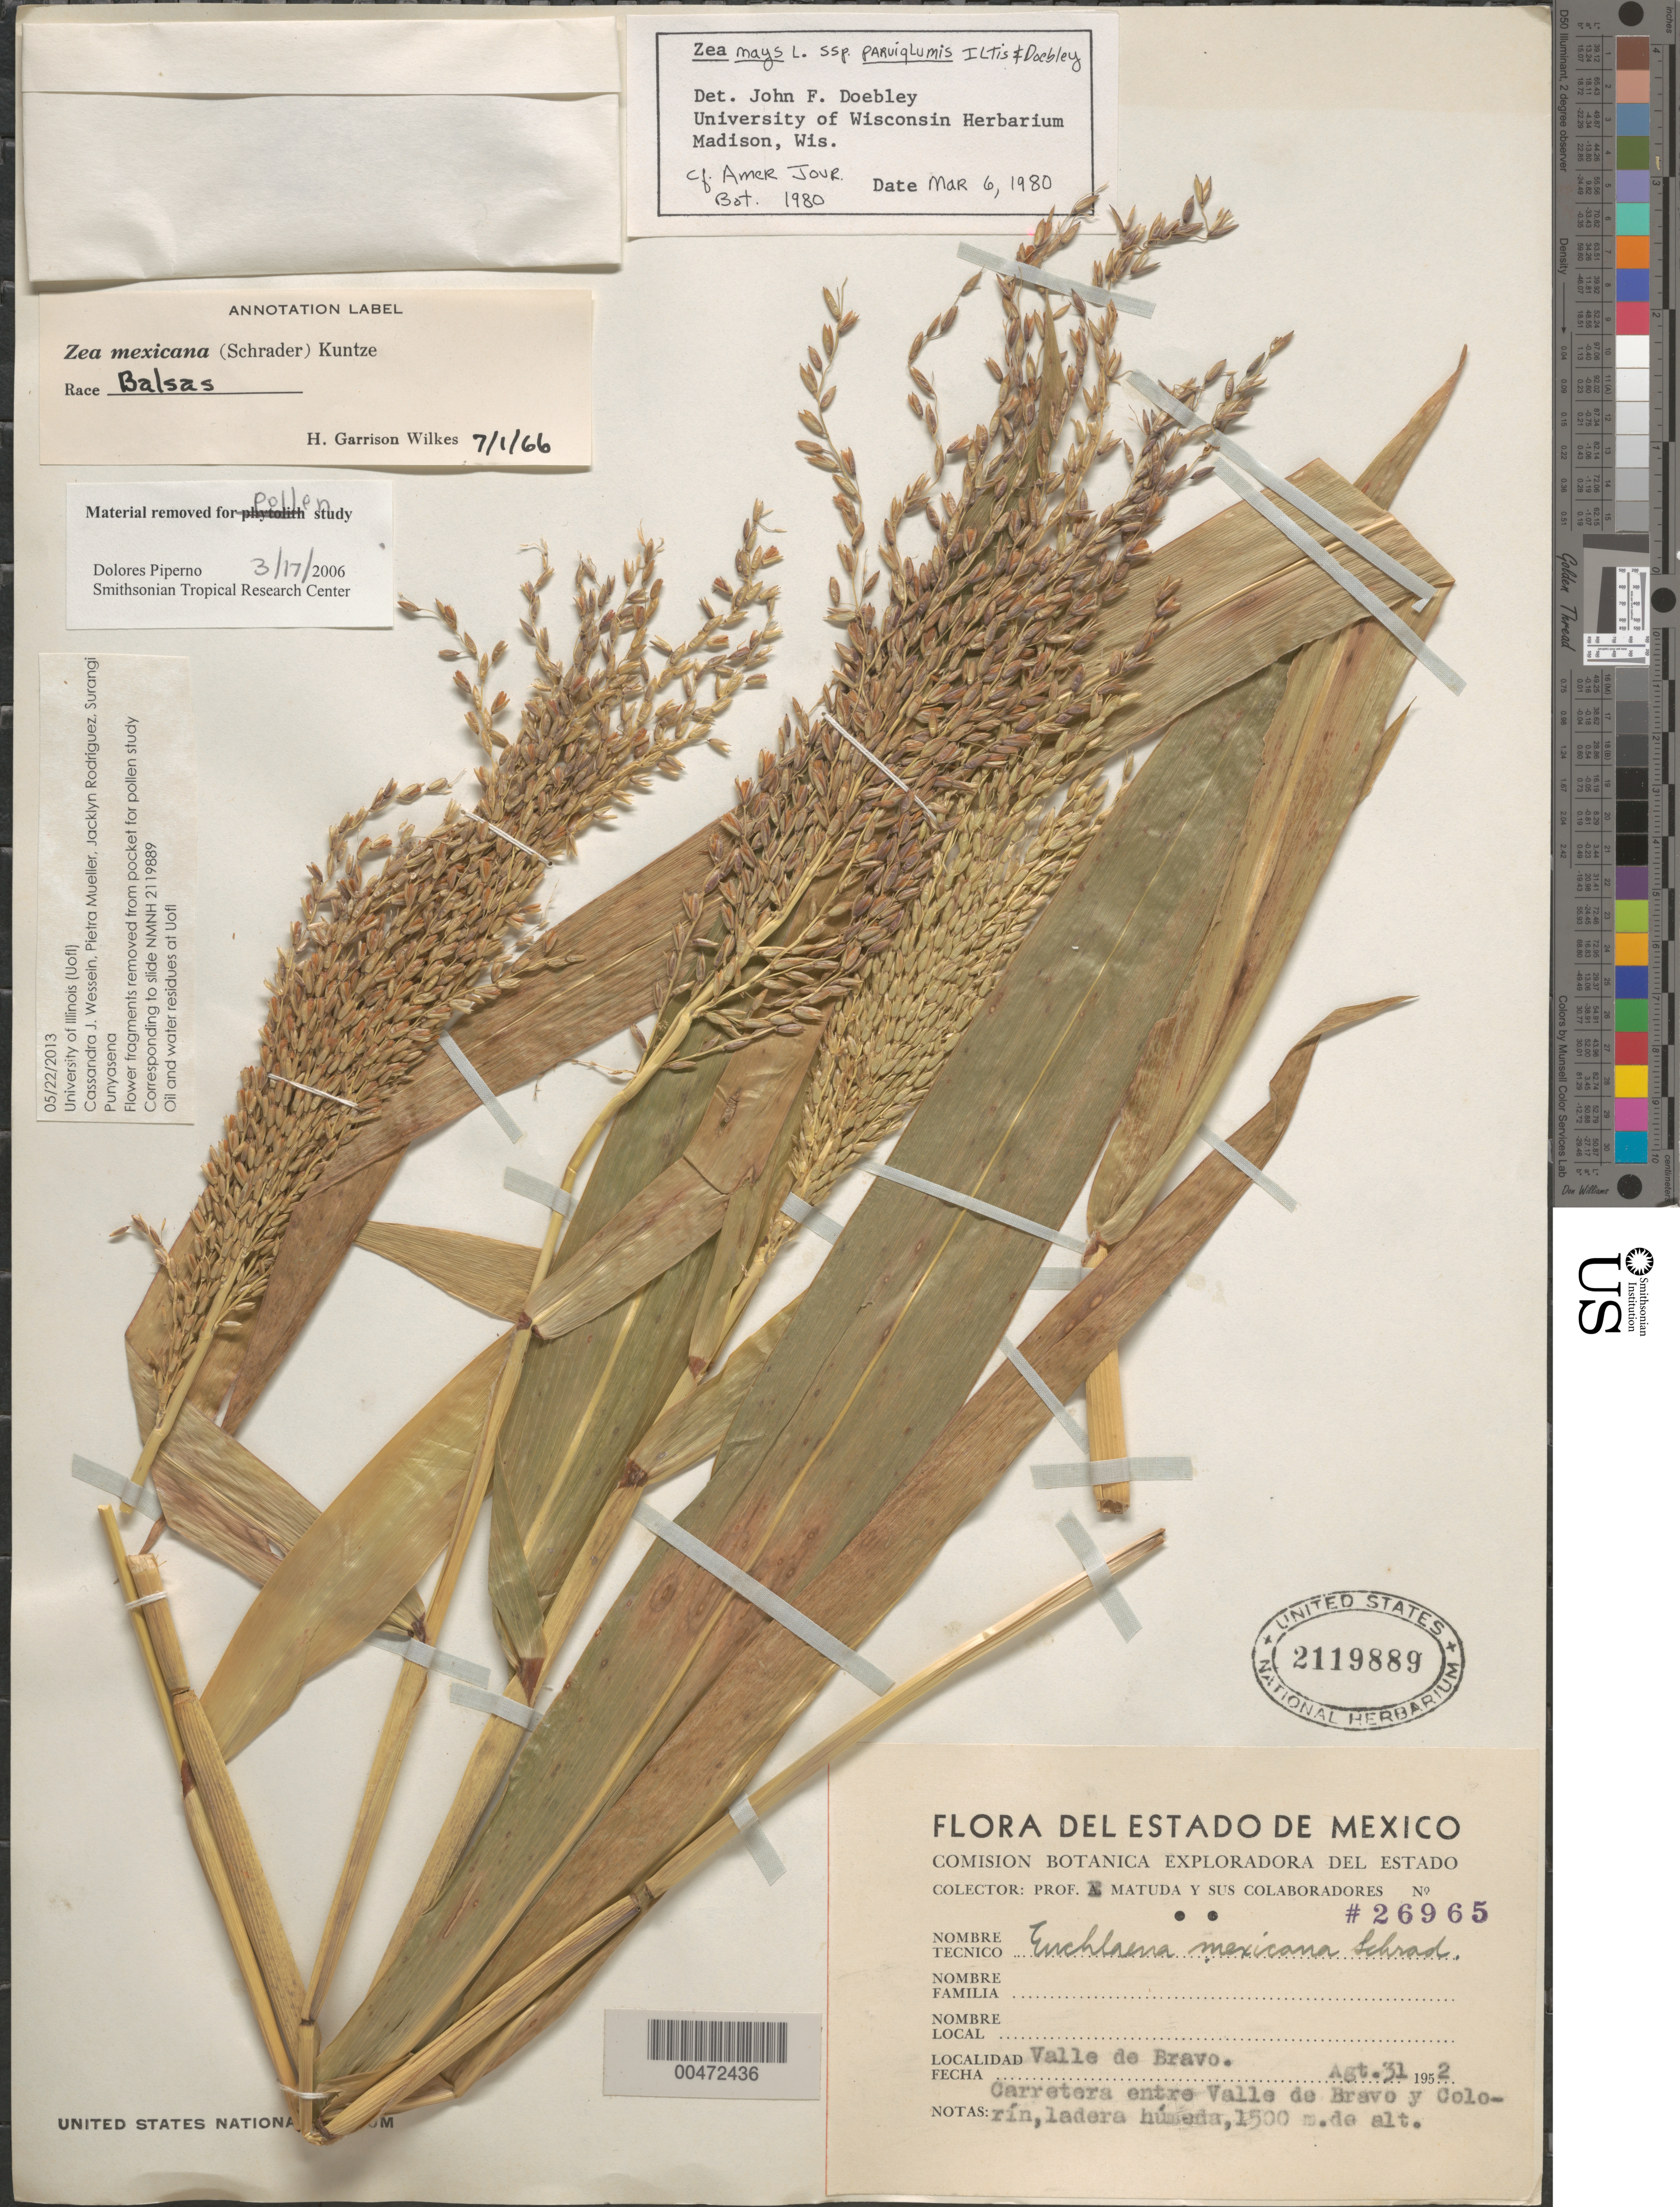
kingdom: Plantae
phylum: Tracheophyta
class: Liliopsida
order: Poales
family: Poaceae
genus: Zea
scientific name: Zea mays subsp. parviglumis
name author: Iltis & Doebley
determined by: Doebley, John F.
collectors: E. Matuda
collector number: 26965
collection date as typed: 31 Aug 1952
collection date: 1952-08-31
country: Mexico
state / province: México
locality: Valle de Bravo, hwy between Valle de Bravo & Color¡n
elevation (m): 1500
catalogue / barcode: US 2119889